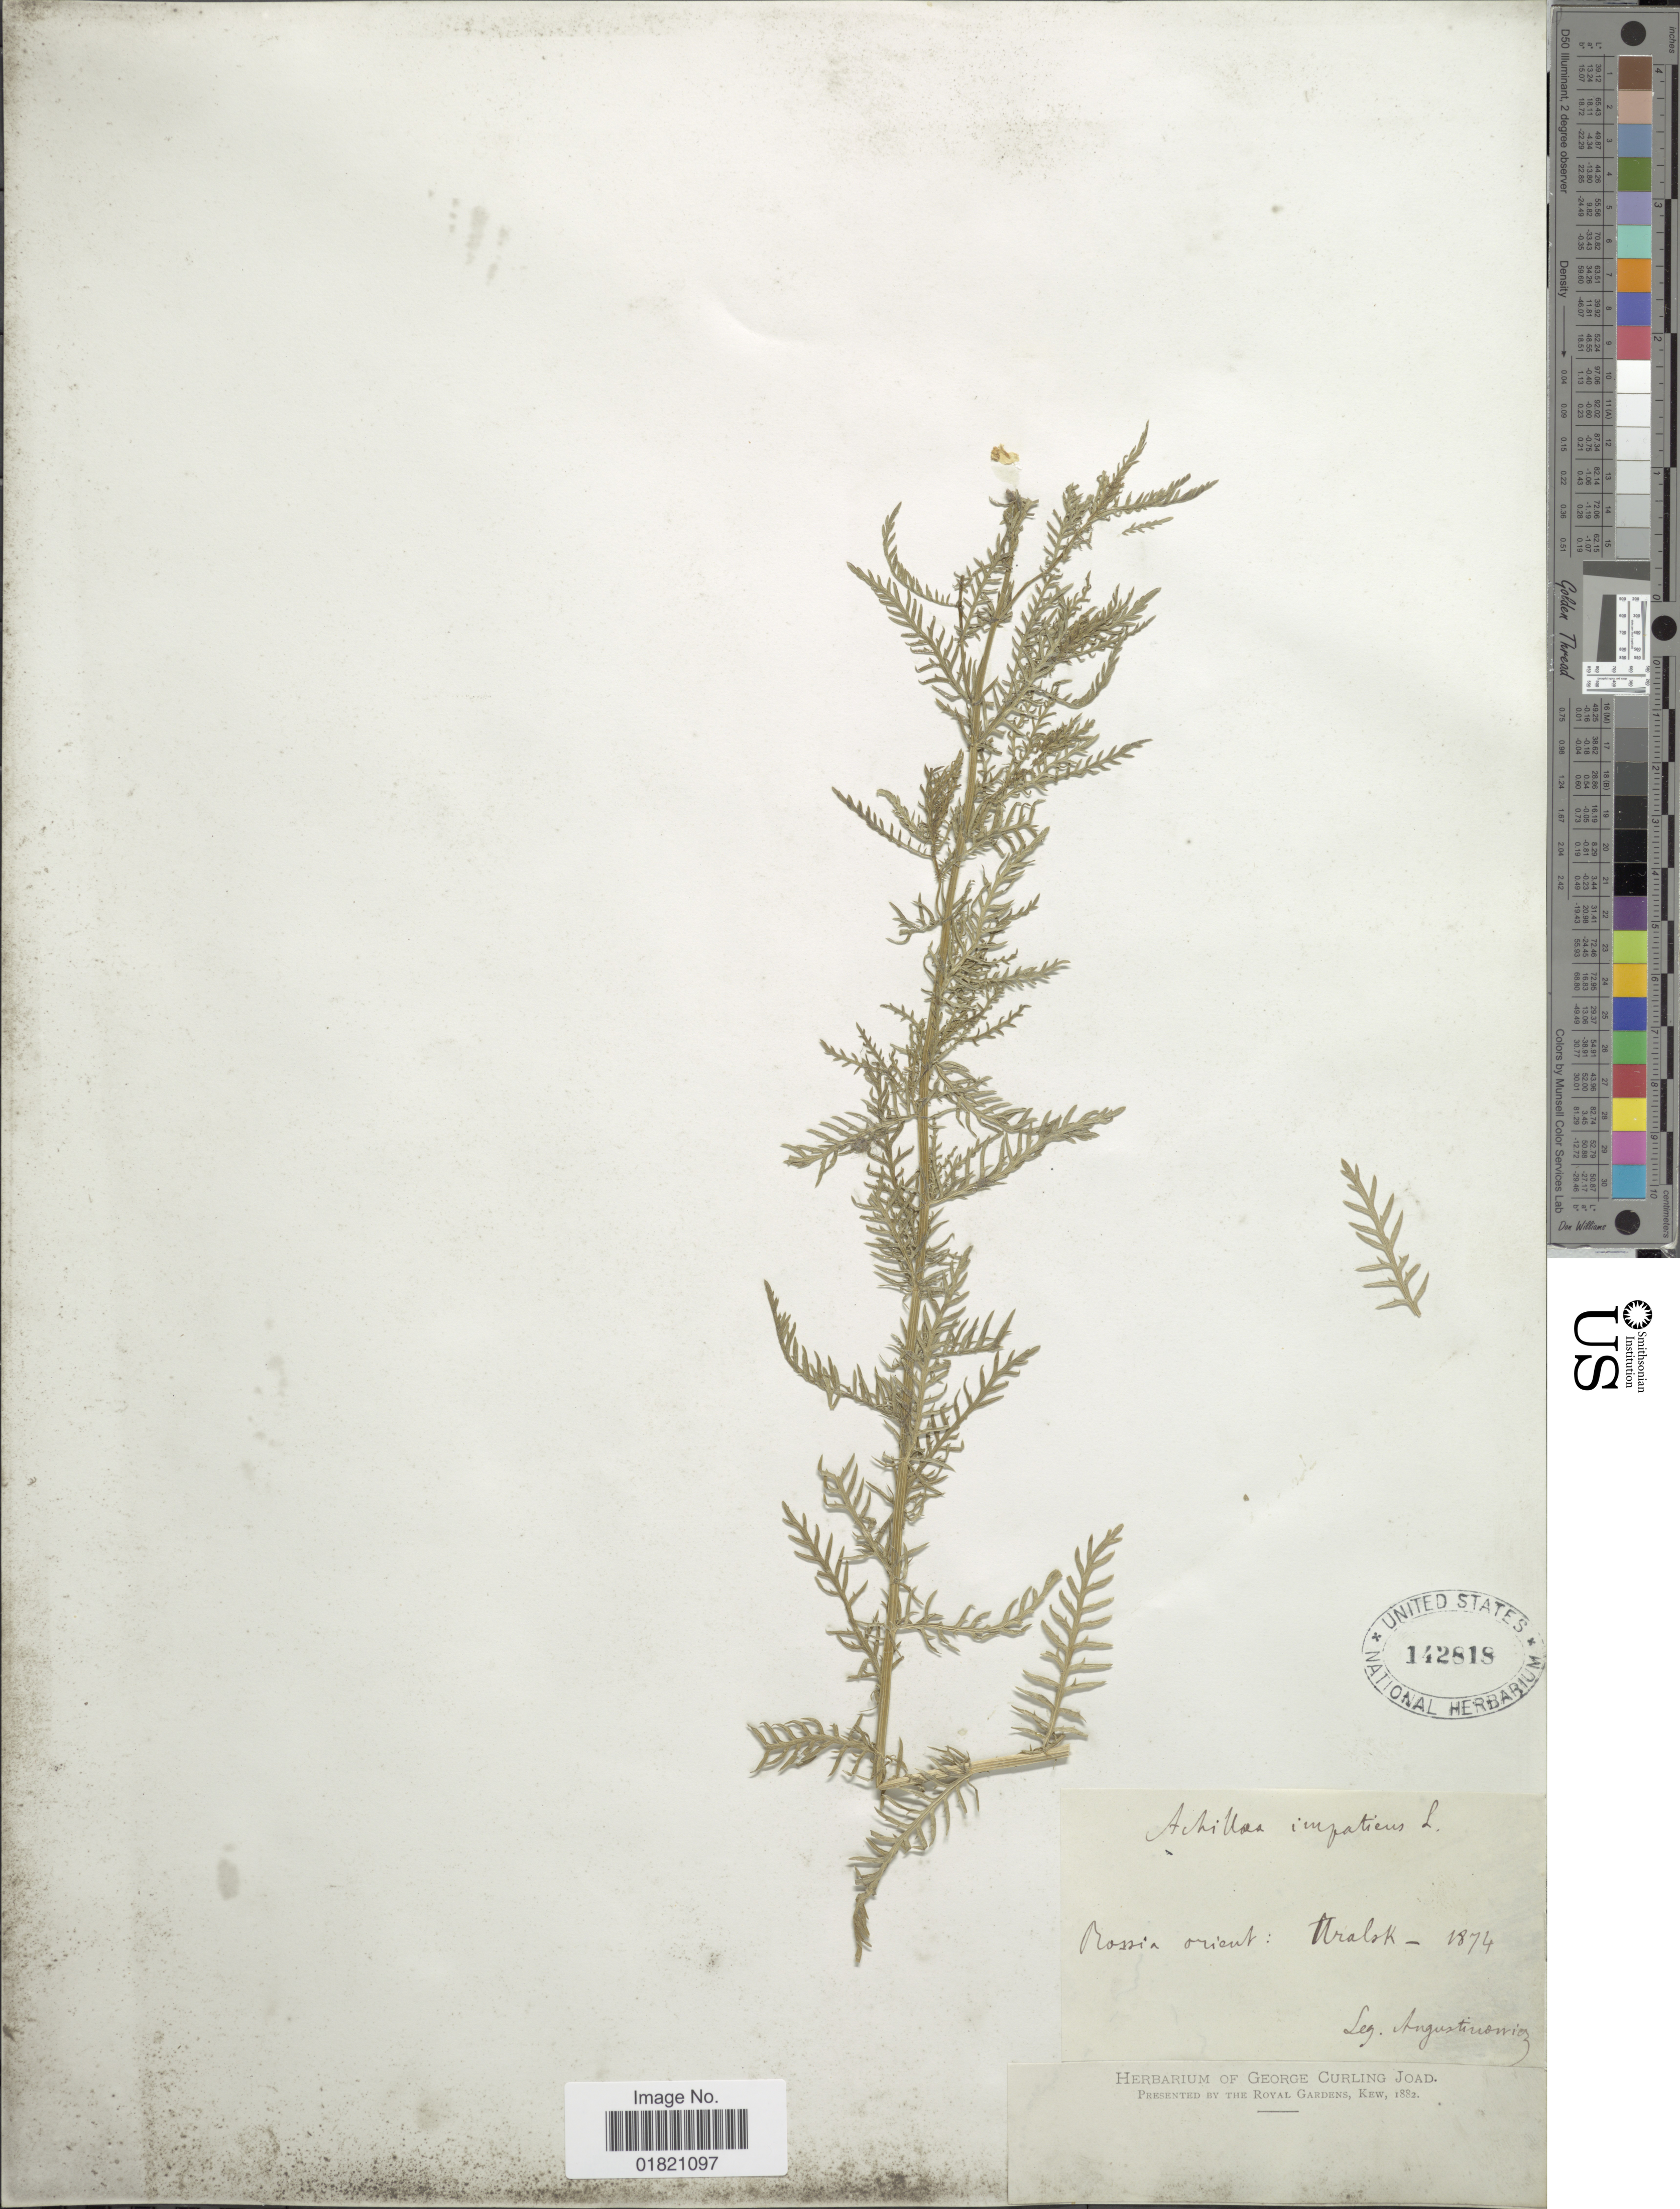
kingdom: Plantae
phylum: Tracheophyta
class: Magnoliopsida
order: Asterales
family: Asteraceae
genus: Achillea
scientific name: Achillea impatiens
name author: L.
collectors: -. Angustinowicz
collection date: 1874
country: Russian Federation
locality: Rossia orient: Uralsk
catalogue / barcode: US 142818